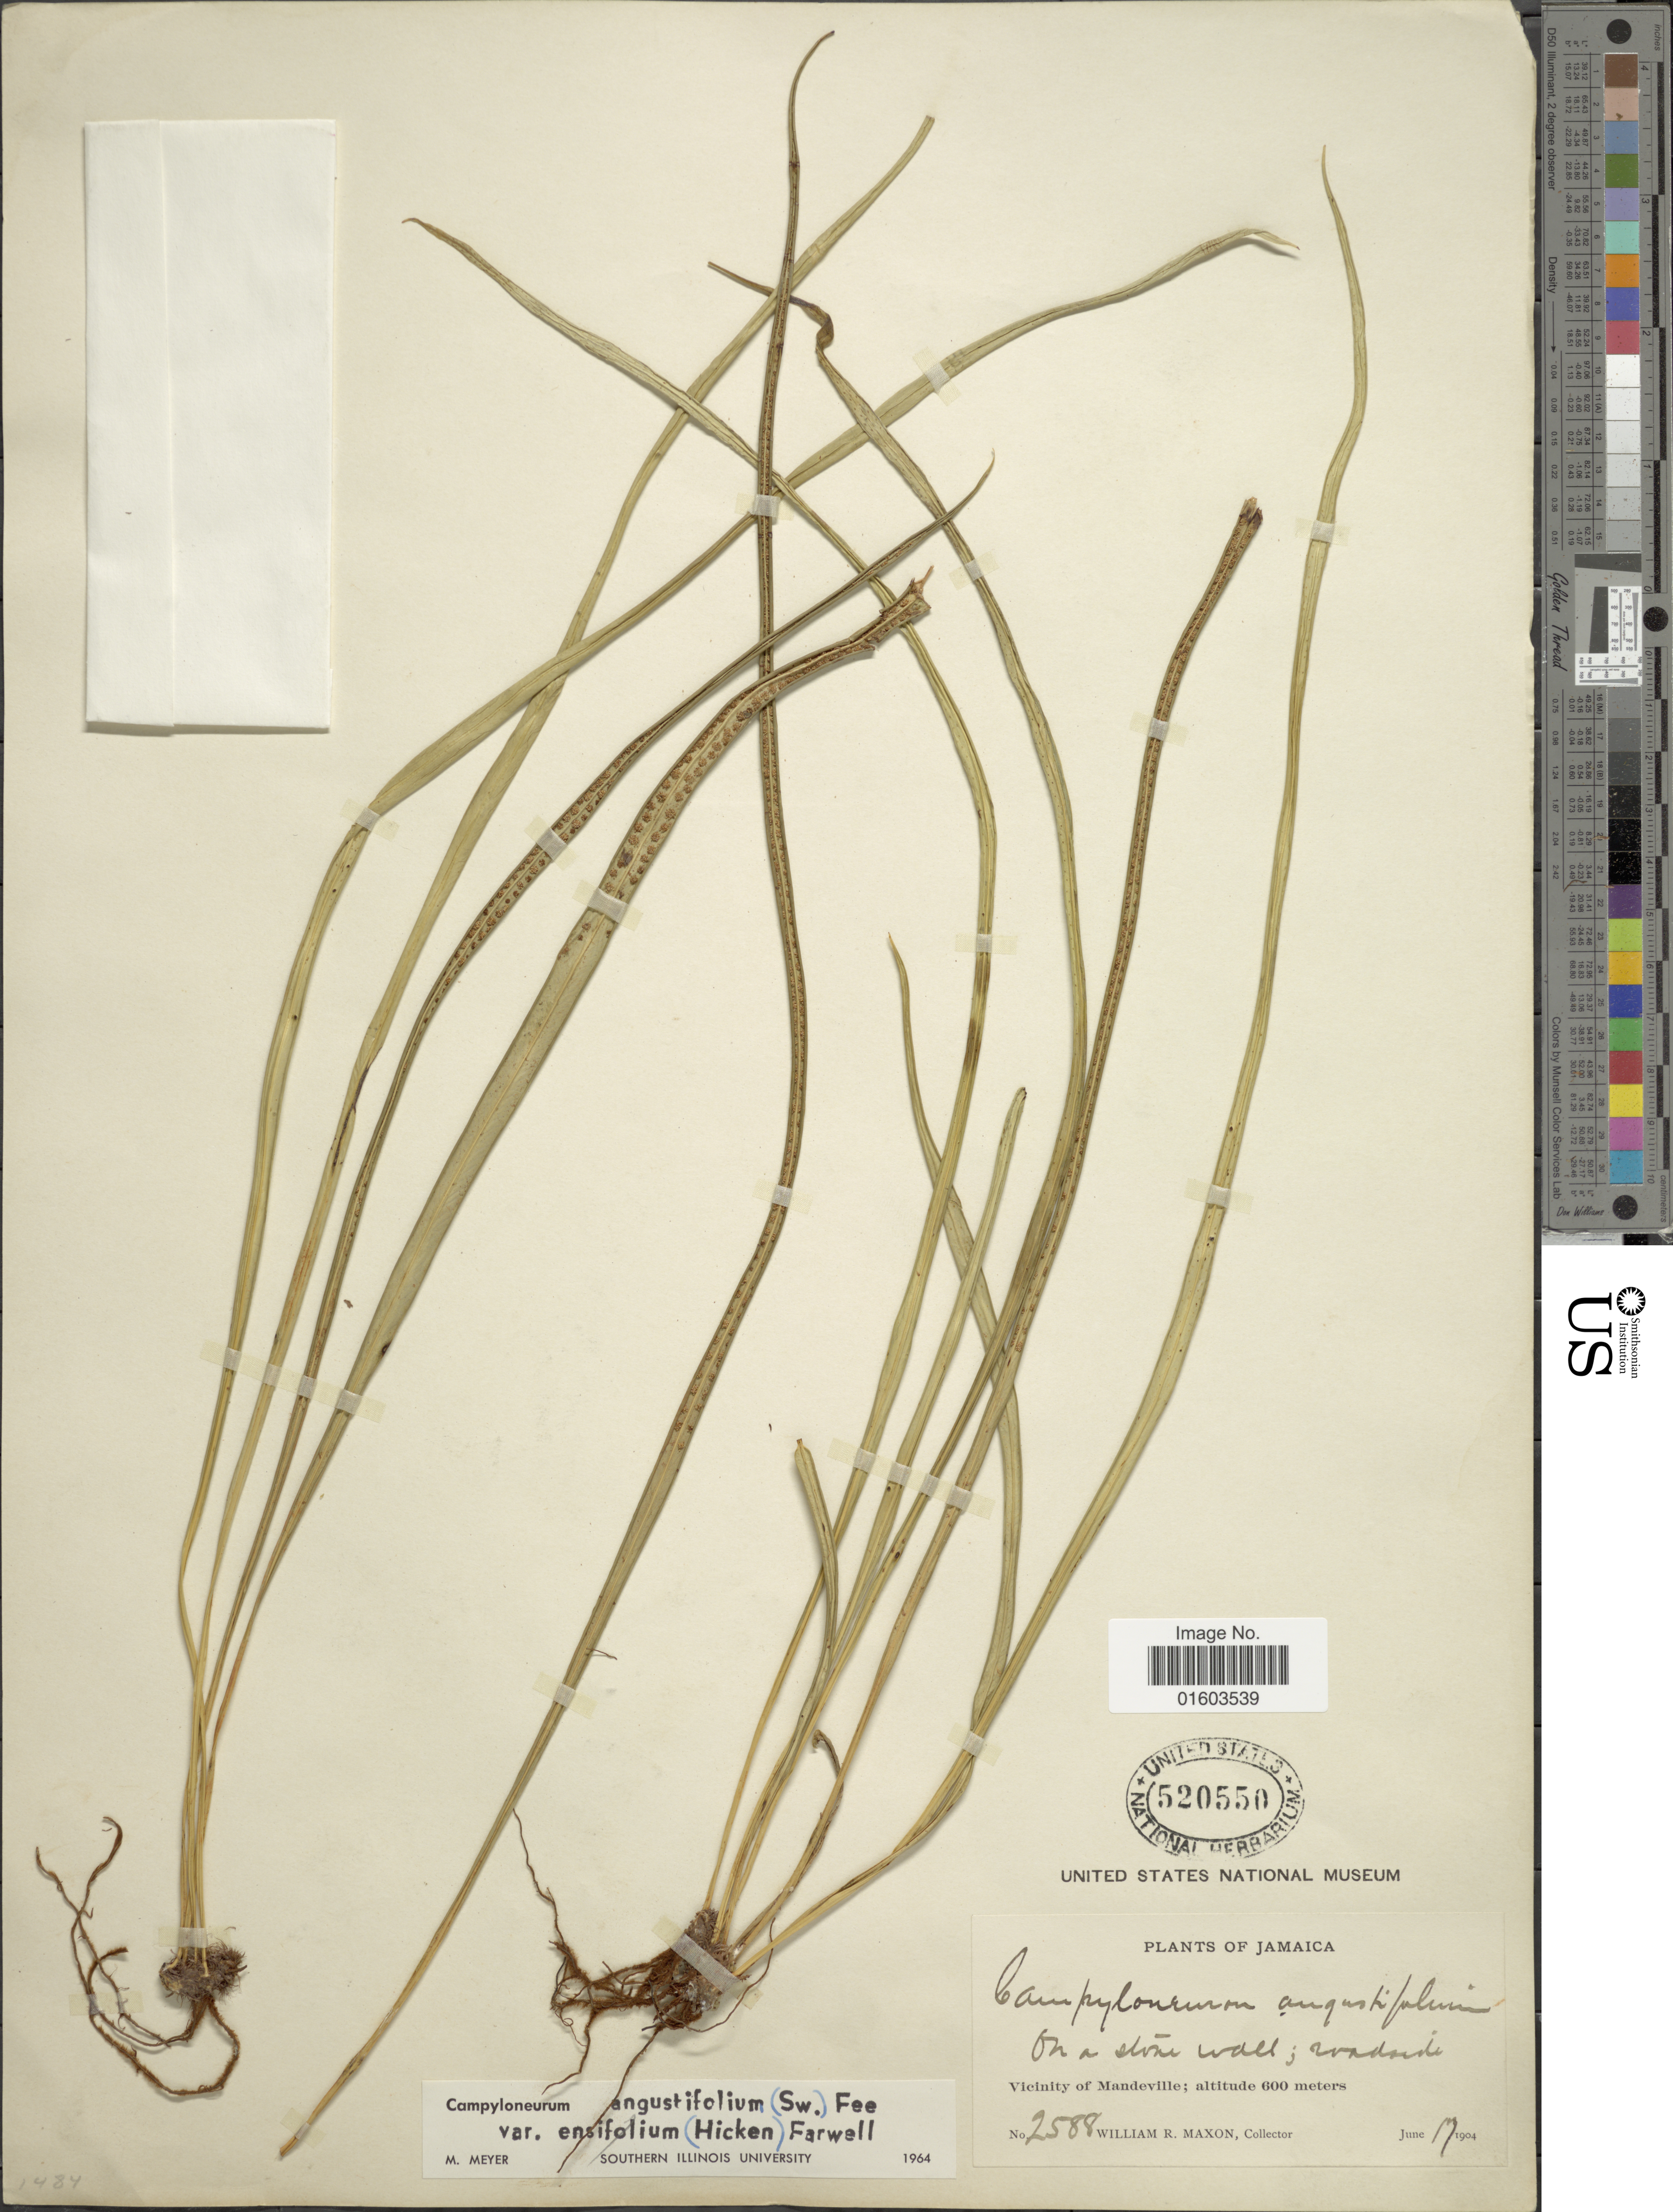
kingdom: Plantae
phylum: Tracheophyta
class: Polypodiopsida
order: Polypodiales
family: Polypodiaceae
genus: Campyloneurum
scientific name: Campyloneurum angustifolium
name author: (Sw.) Fée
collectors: W. R. Maxon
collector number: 2588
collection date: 1904-06-17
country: Jamaica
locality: Vicinity of Mandeville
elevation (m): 600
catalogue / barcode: US 520550